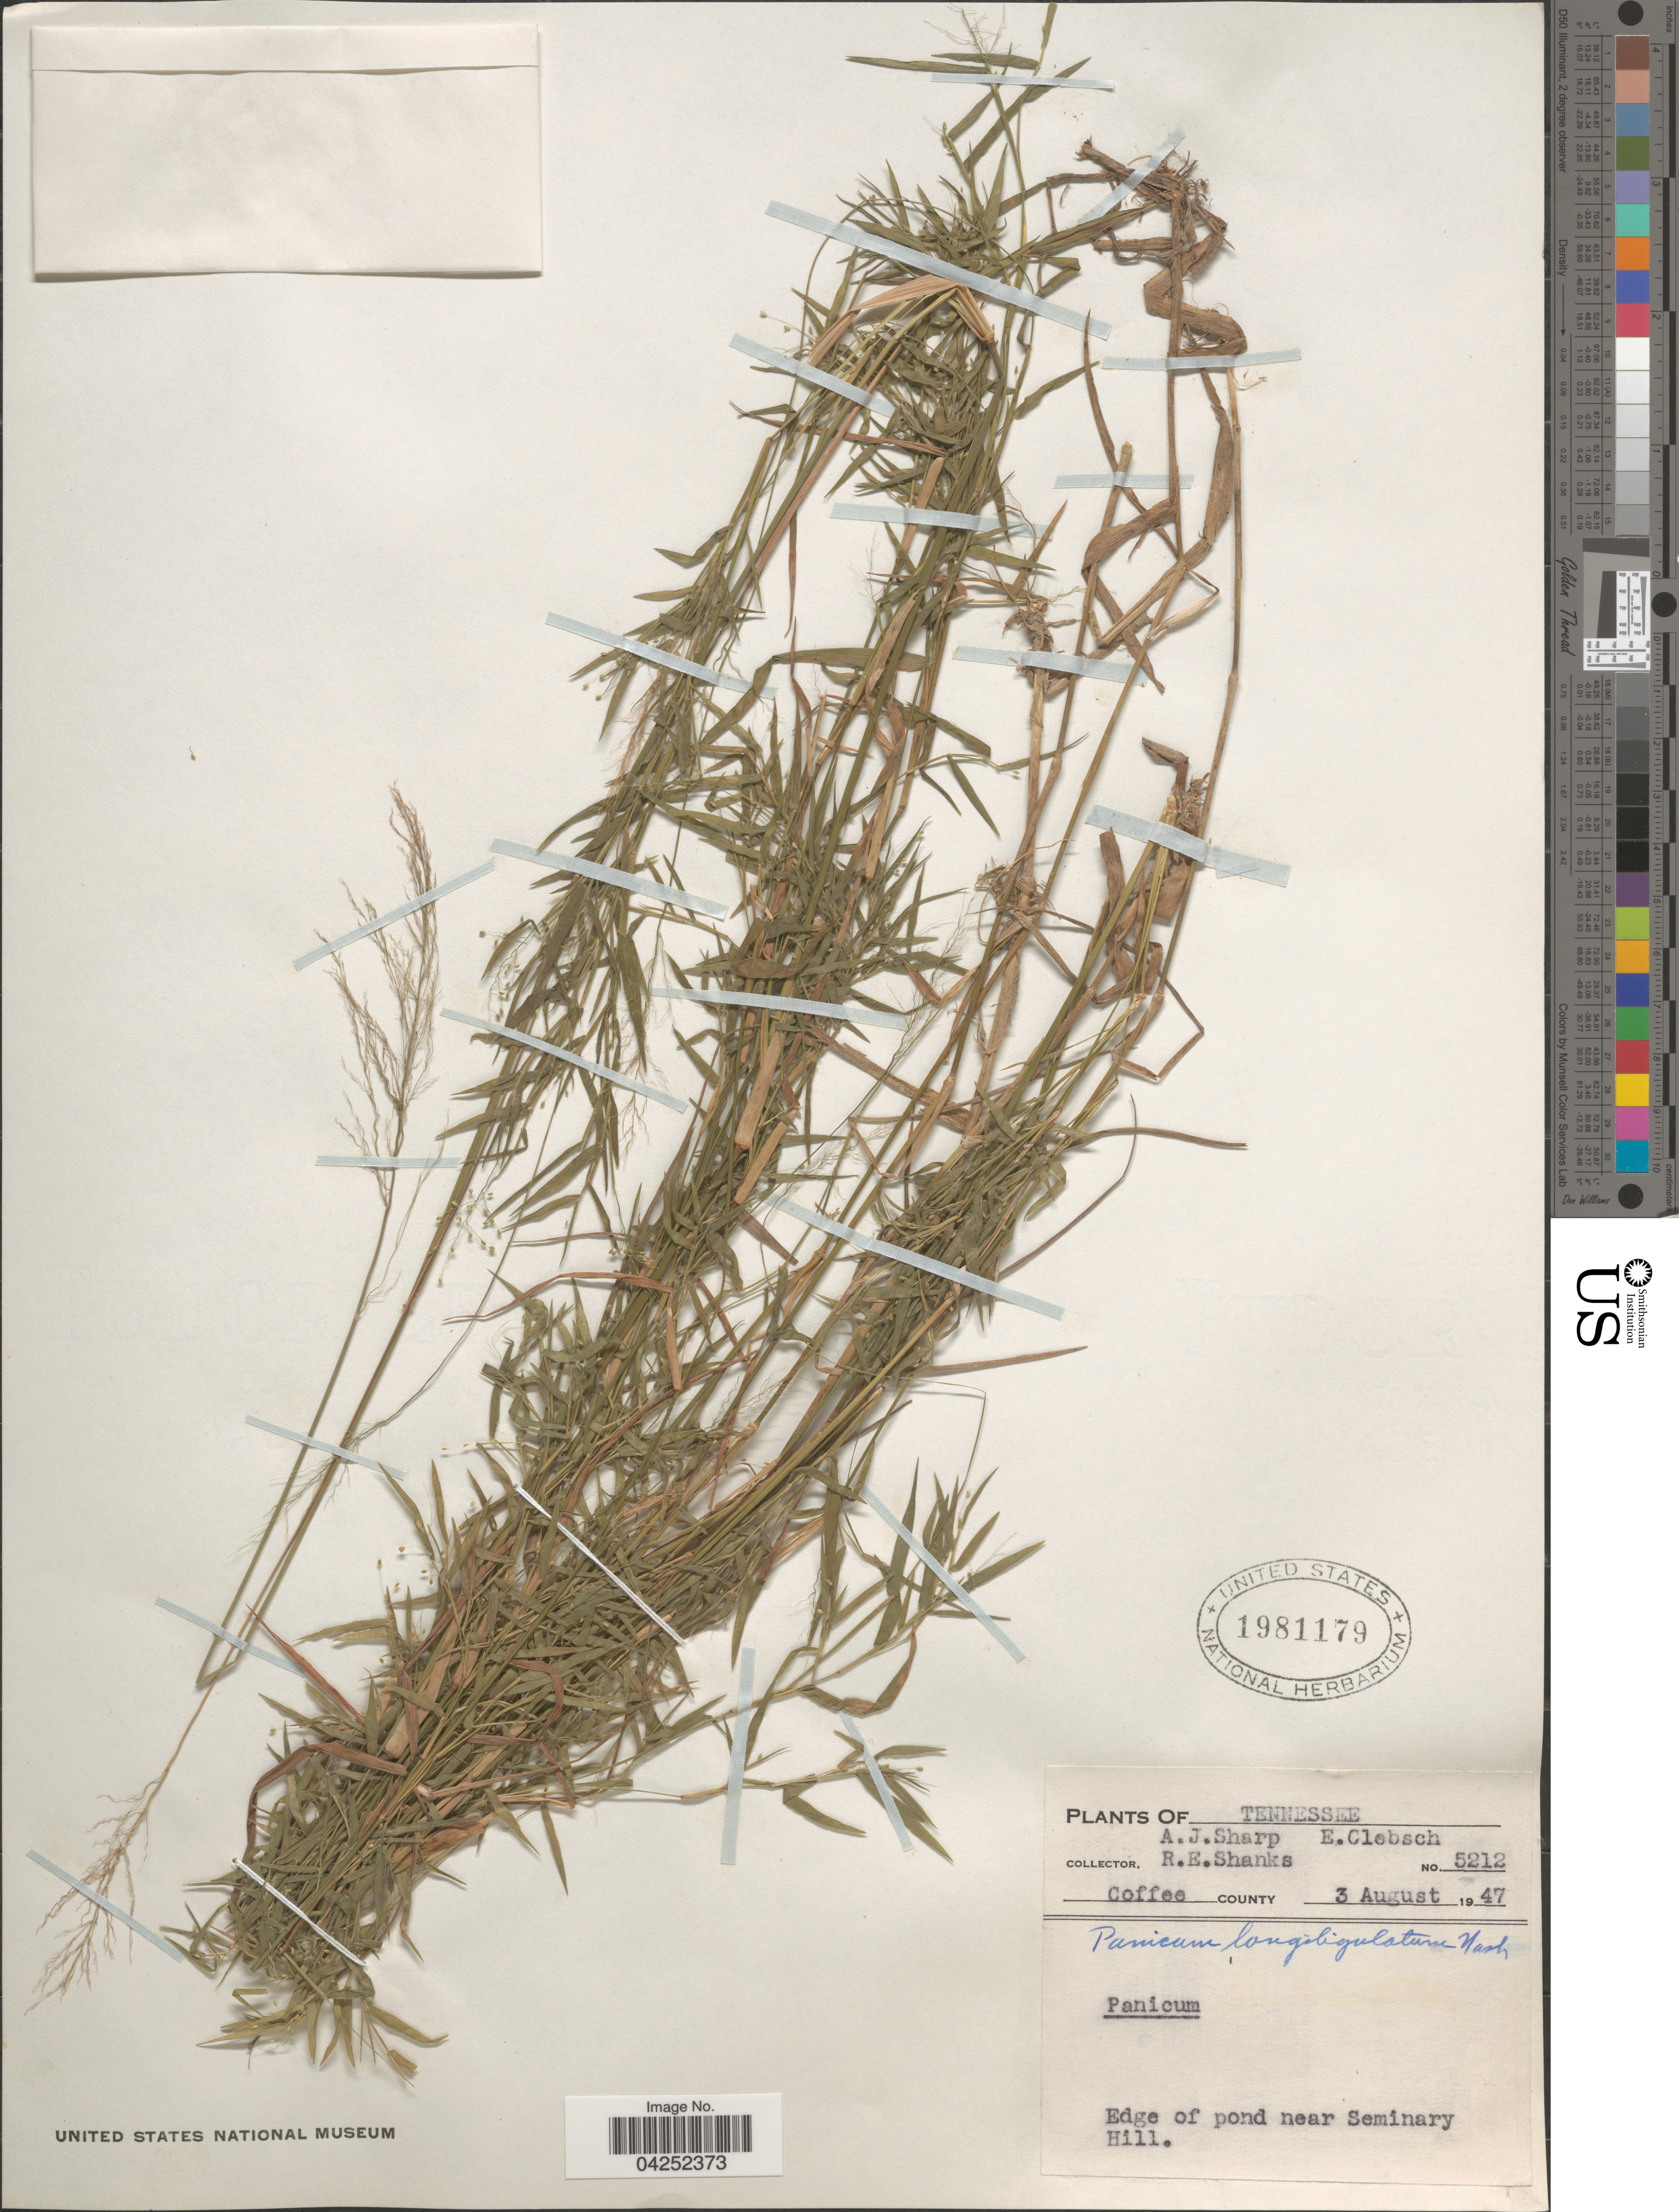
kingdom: Plantae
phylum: Tracheophyta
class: Liliopsida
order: Poales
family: Poaceae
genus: Dichanthelium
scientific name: Dichanthelium acuminatum var. longiligulatum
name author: (Nash) Gould & C.A. Clark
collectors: A. J. Sharp, R. Shanks & E. Clebsch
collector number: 5212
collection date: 1947-08-03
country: United States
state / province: Tennessee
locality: Coffee County. Edge of pond near Seminary Hill.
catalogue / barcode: US 1981179